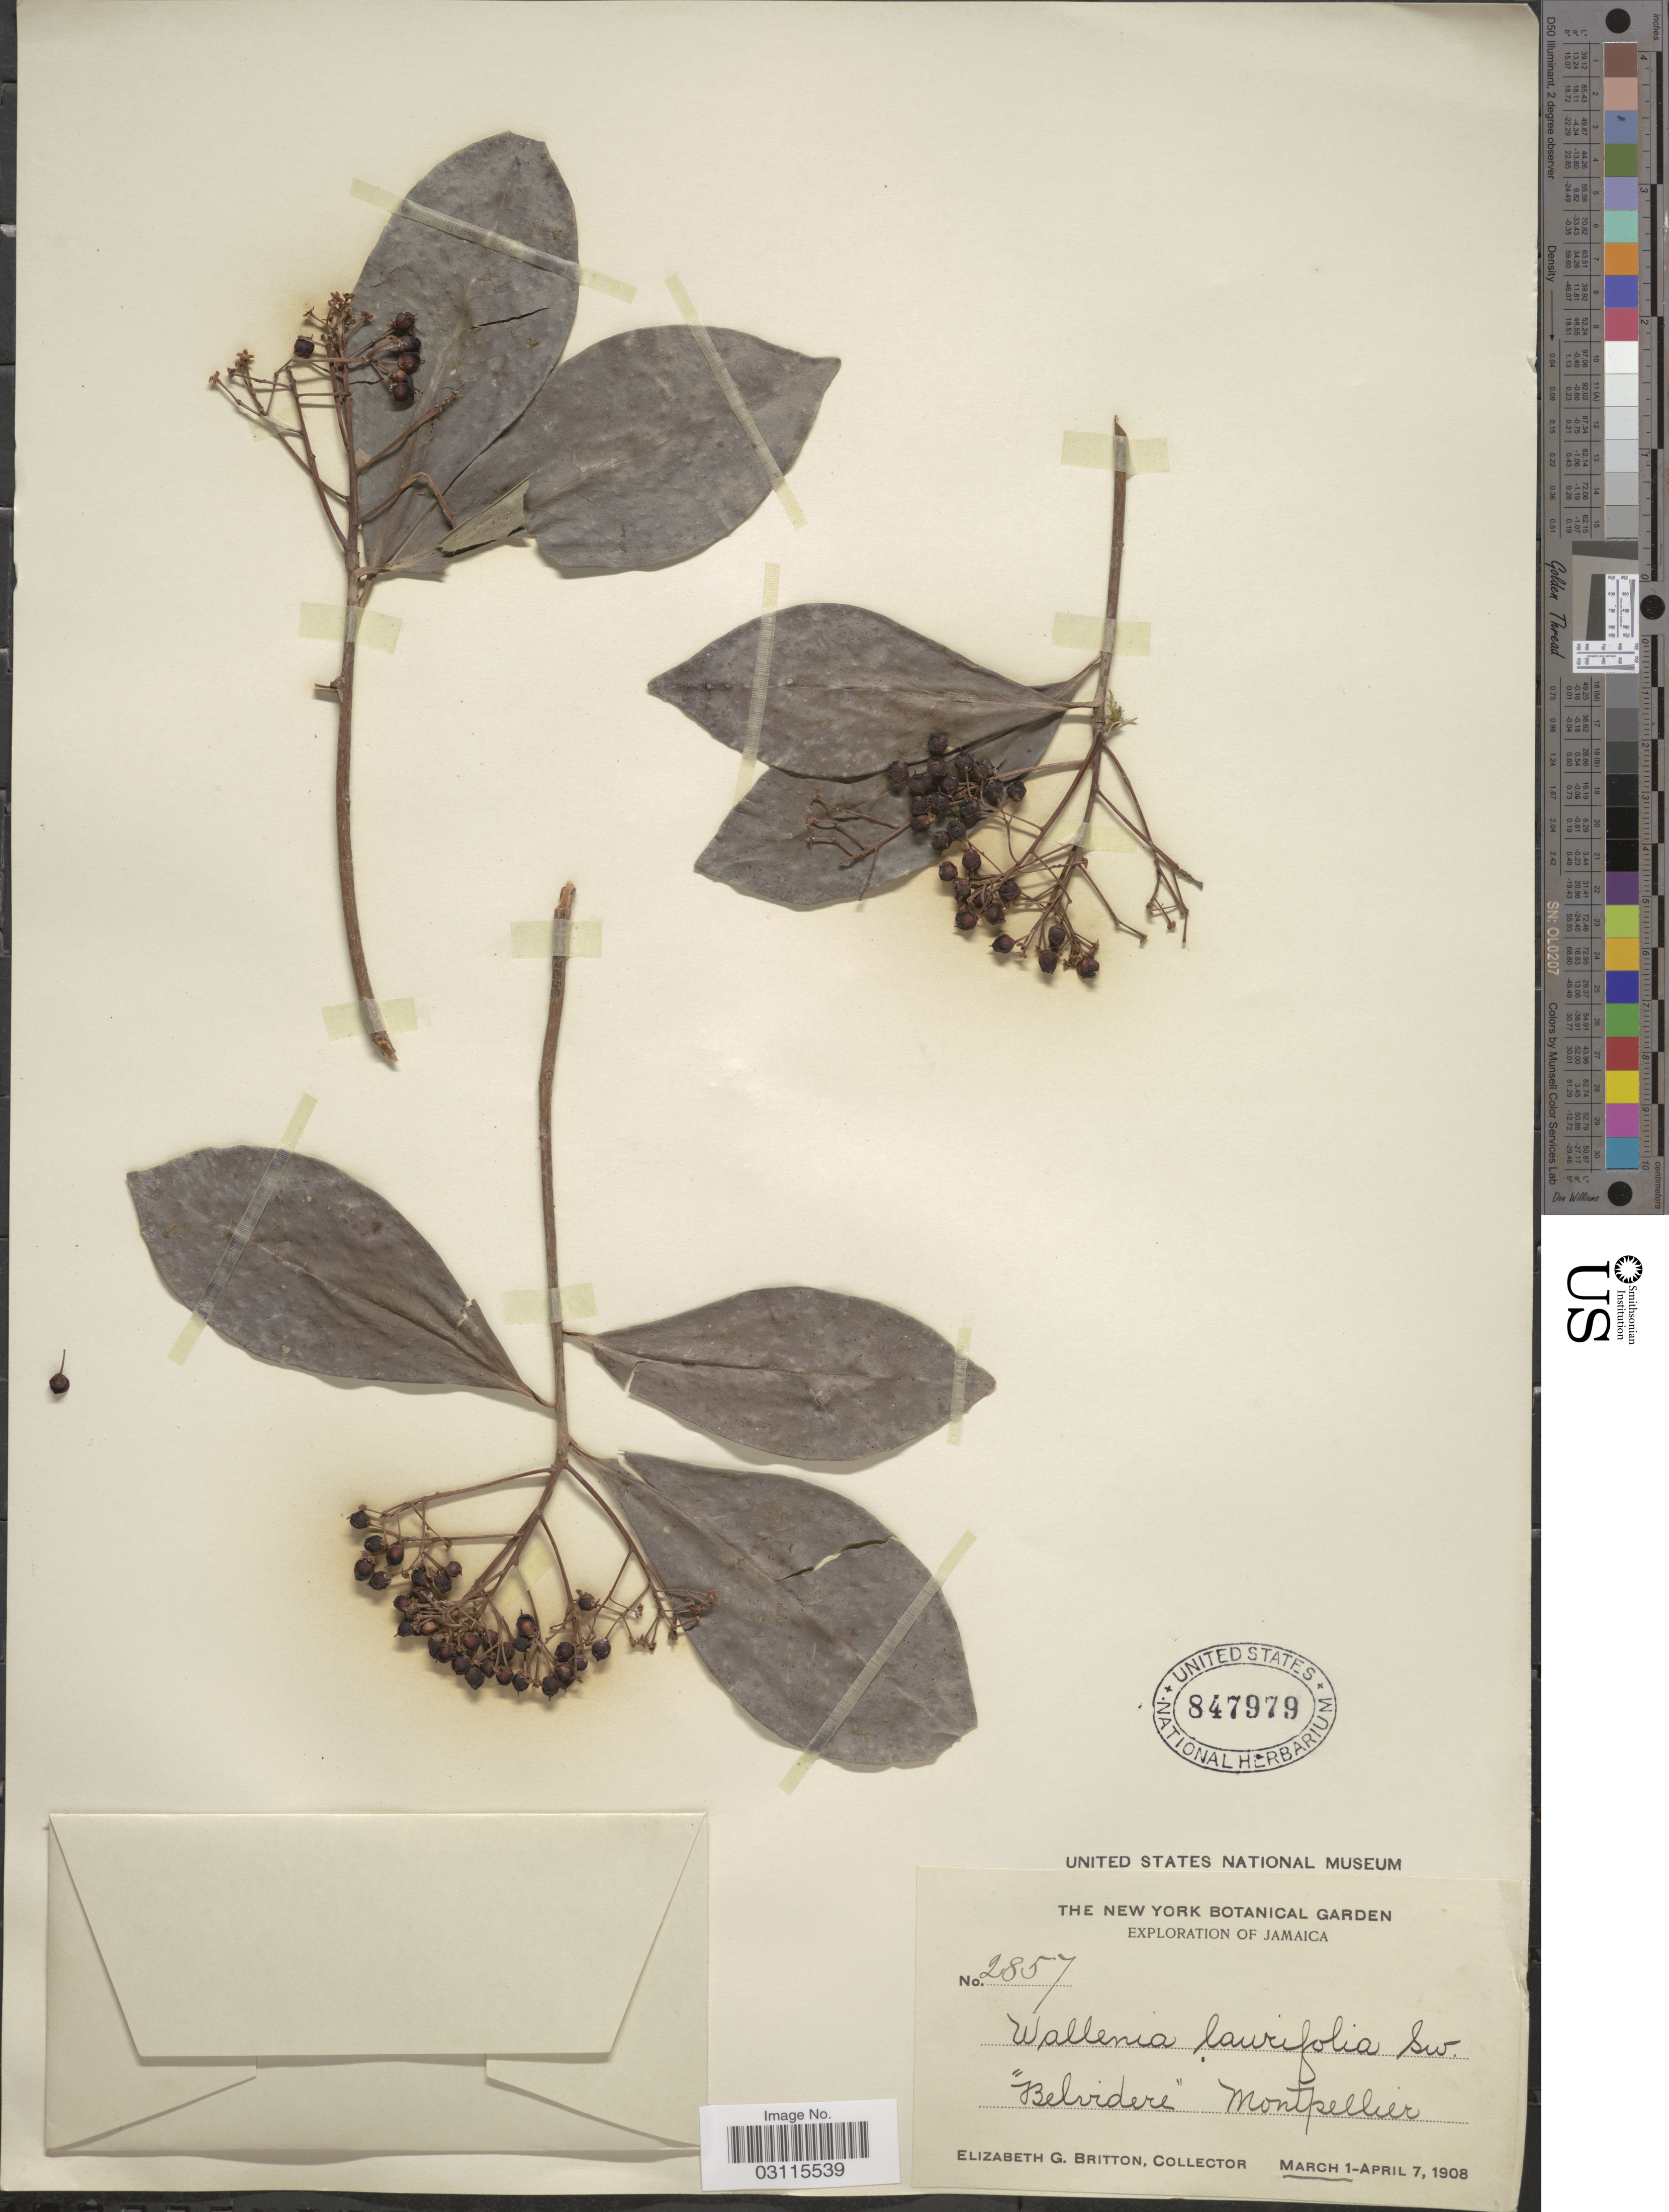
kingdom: Plantae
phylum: Tracheophyta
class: Magnoliopsida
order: Ericales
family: Primulaceae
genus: Wallenia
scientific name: Wallenia laurifolia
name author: Sw.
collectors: E. G. Britton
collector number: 2857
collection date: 1908-03-01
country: Jamaica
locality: Belvidere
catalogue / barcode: US 847979